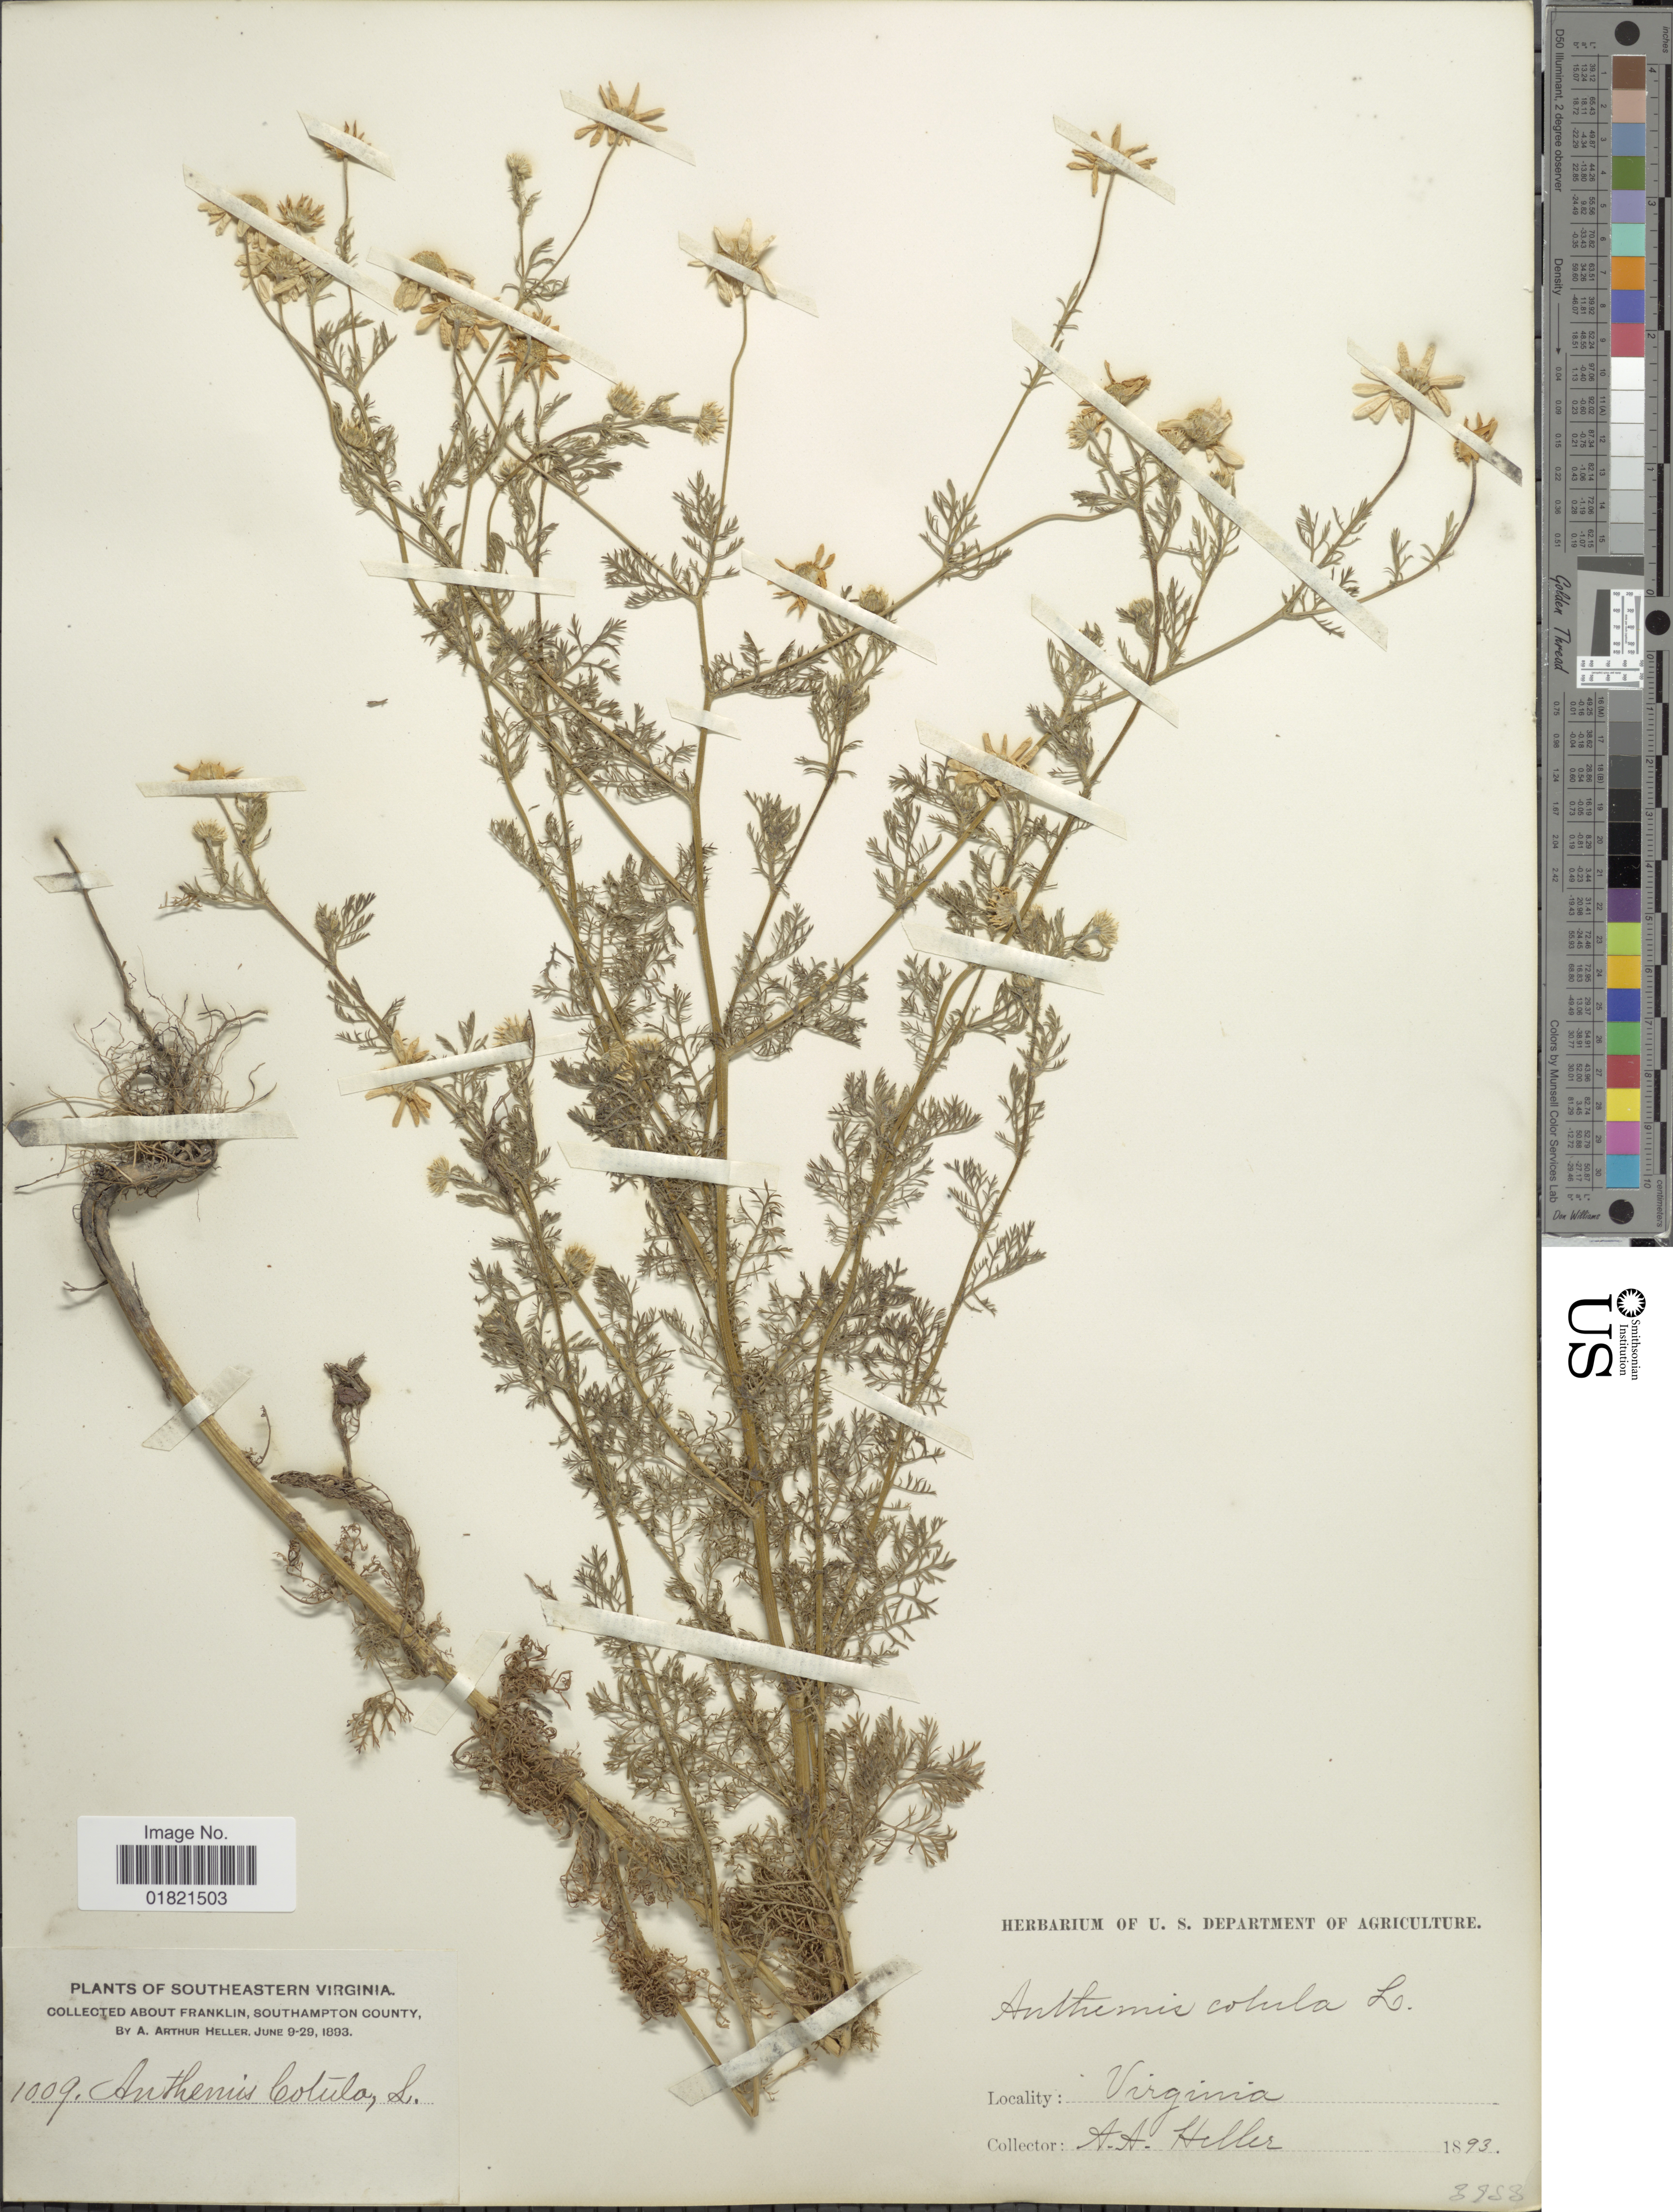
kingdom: Plantae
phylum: Tracheophyta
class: Magnoliopsida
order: Asterales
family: Asteraceae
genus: Anthemis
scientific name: Anthemis cotula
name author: L.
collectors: A. A. Heller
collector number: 1009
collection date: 1893-06-09/1893-06-29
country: United States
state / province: Virginia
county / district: City of Franklin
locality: Southeastern Virginia, about Franklin, Southampton County